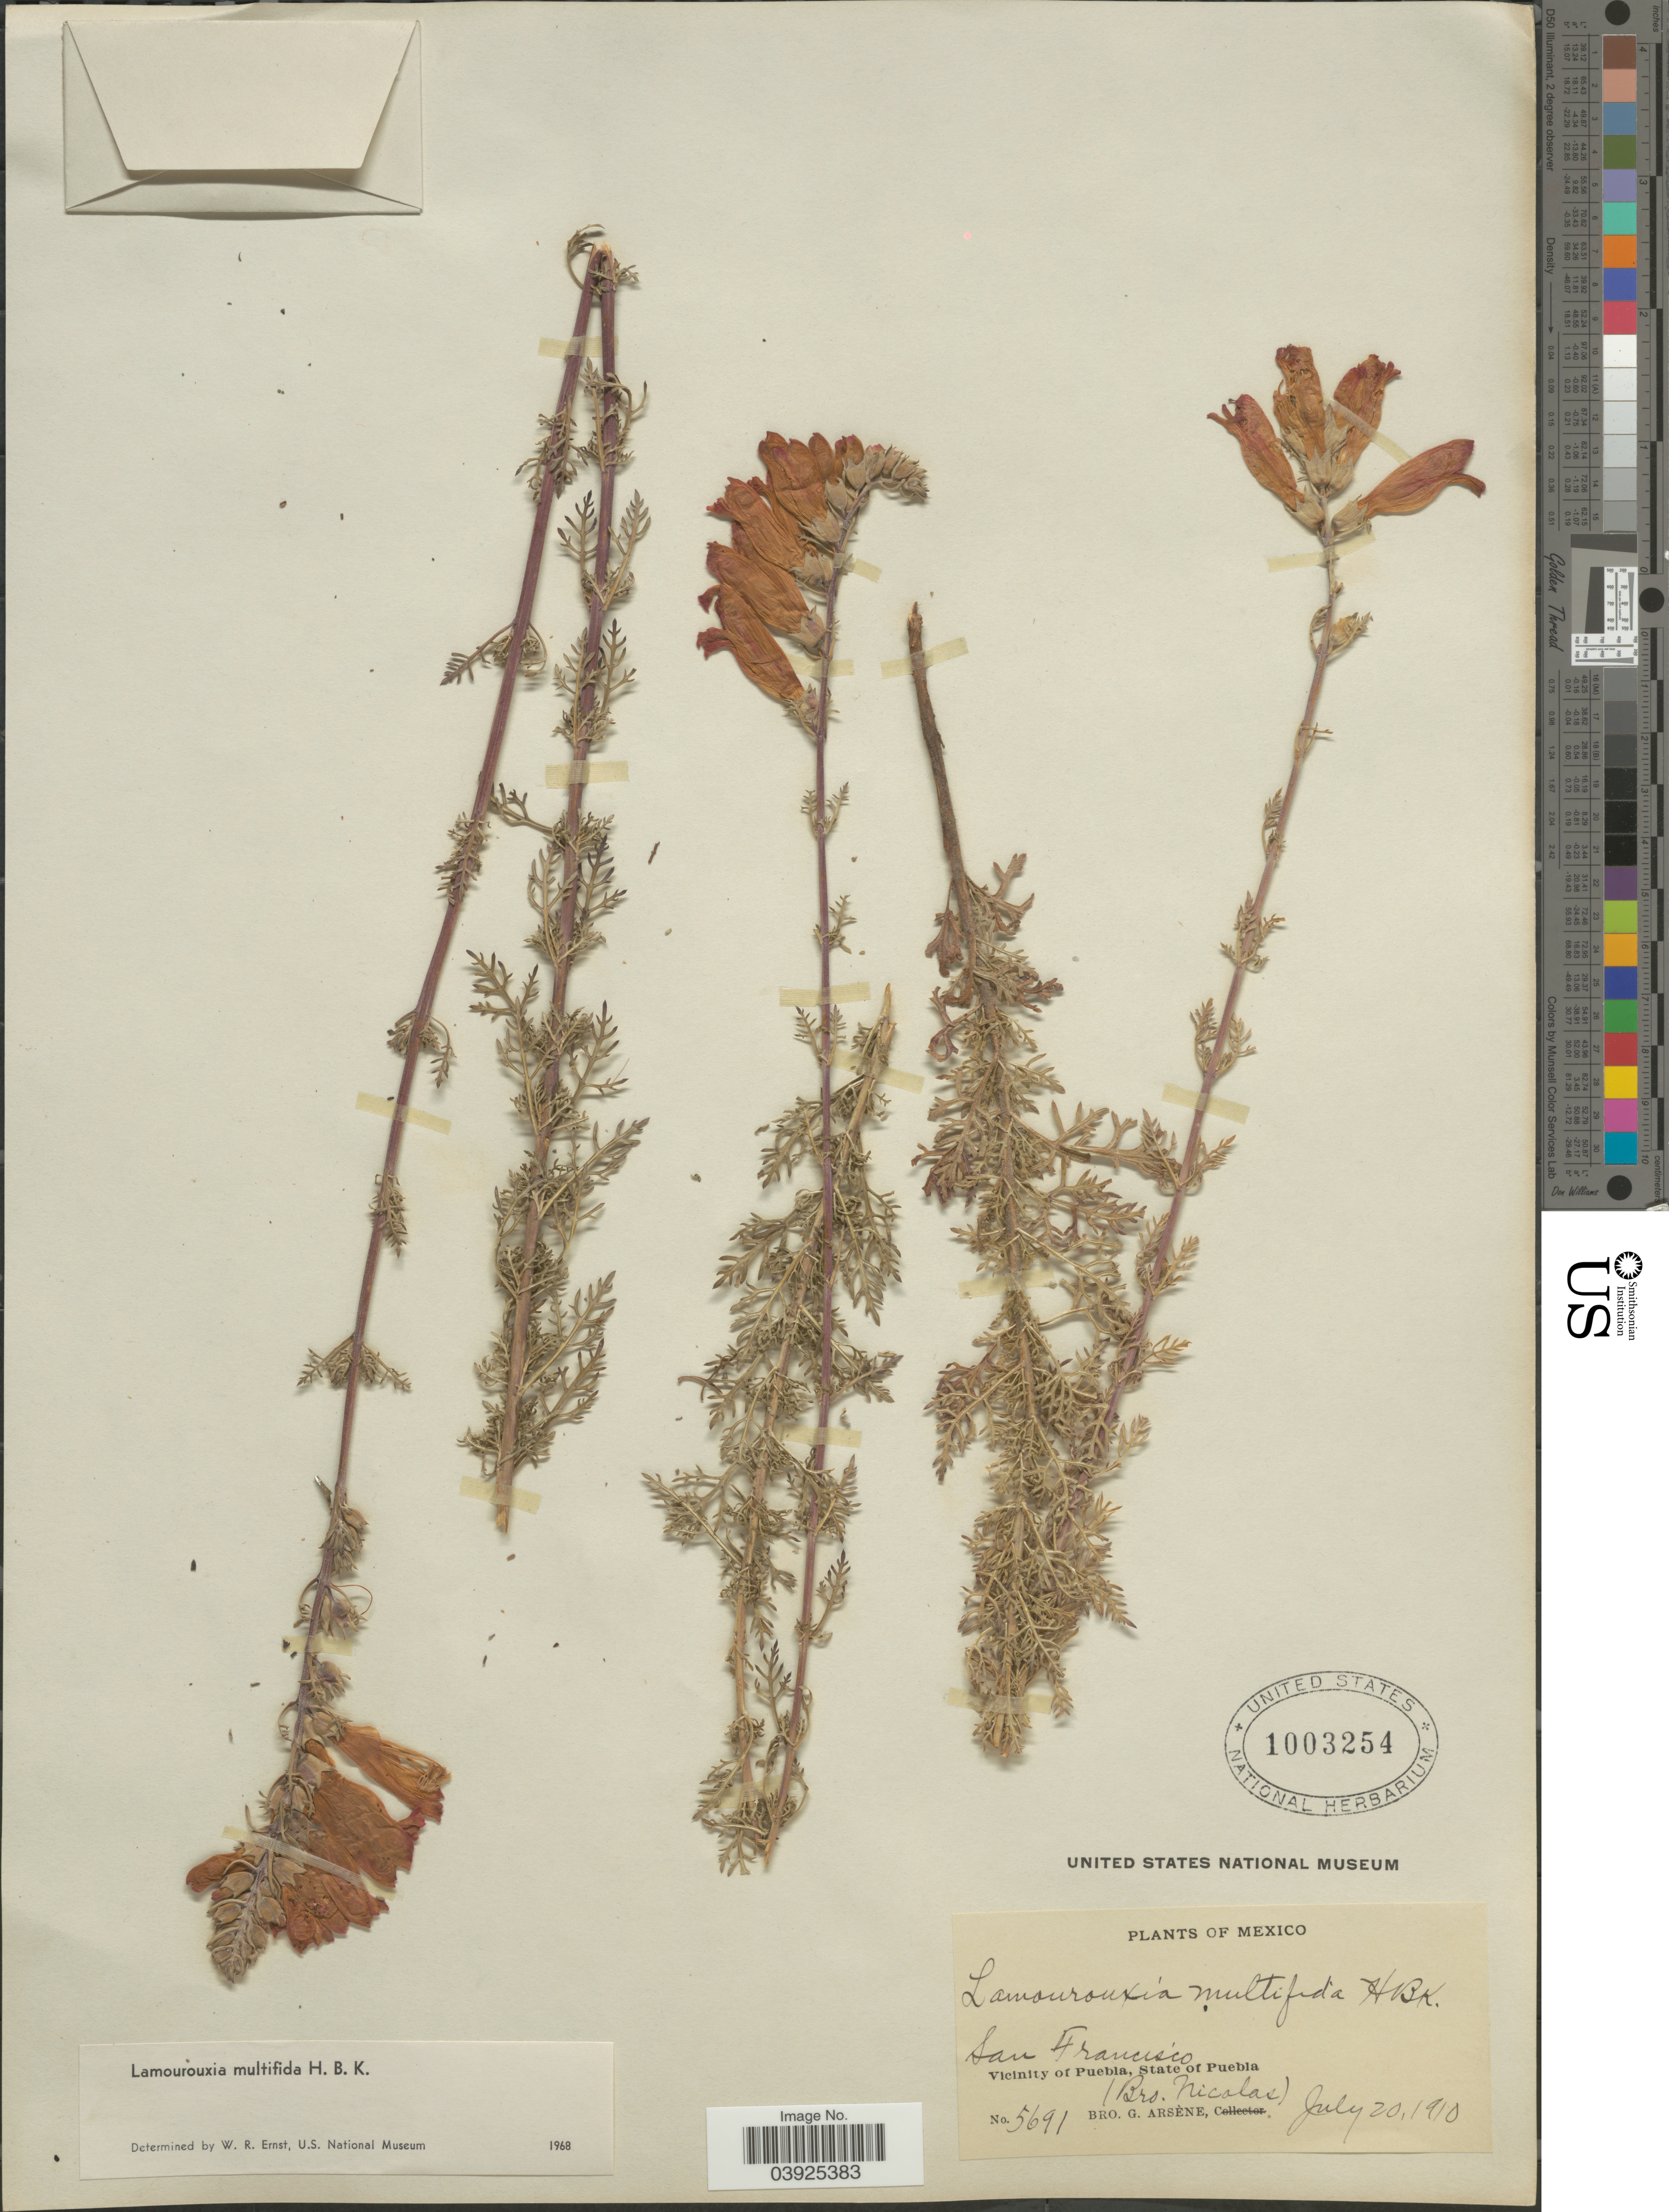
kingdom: Plantae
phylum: Tracheophyta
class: Magnoliopsida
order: Lamiales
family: Orobanchaceae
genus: Lamourouxia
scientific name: Lamourouxia multifida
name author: Kunth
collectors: Bro. G. Arsène & Bro. Nicolas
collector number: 5691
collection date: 1910-07-20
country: Mexico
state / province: Puebla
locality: San Francisco. Vicinity of Puebla.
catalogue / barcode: US 1003254